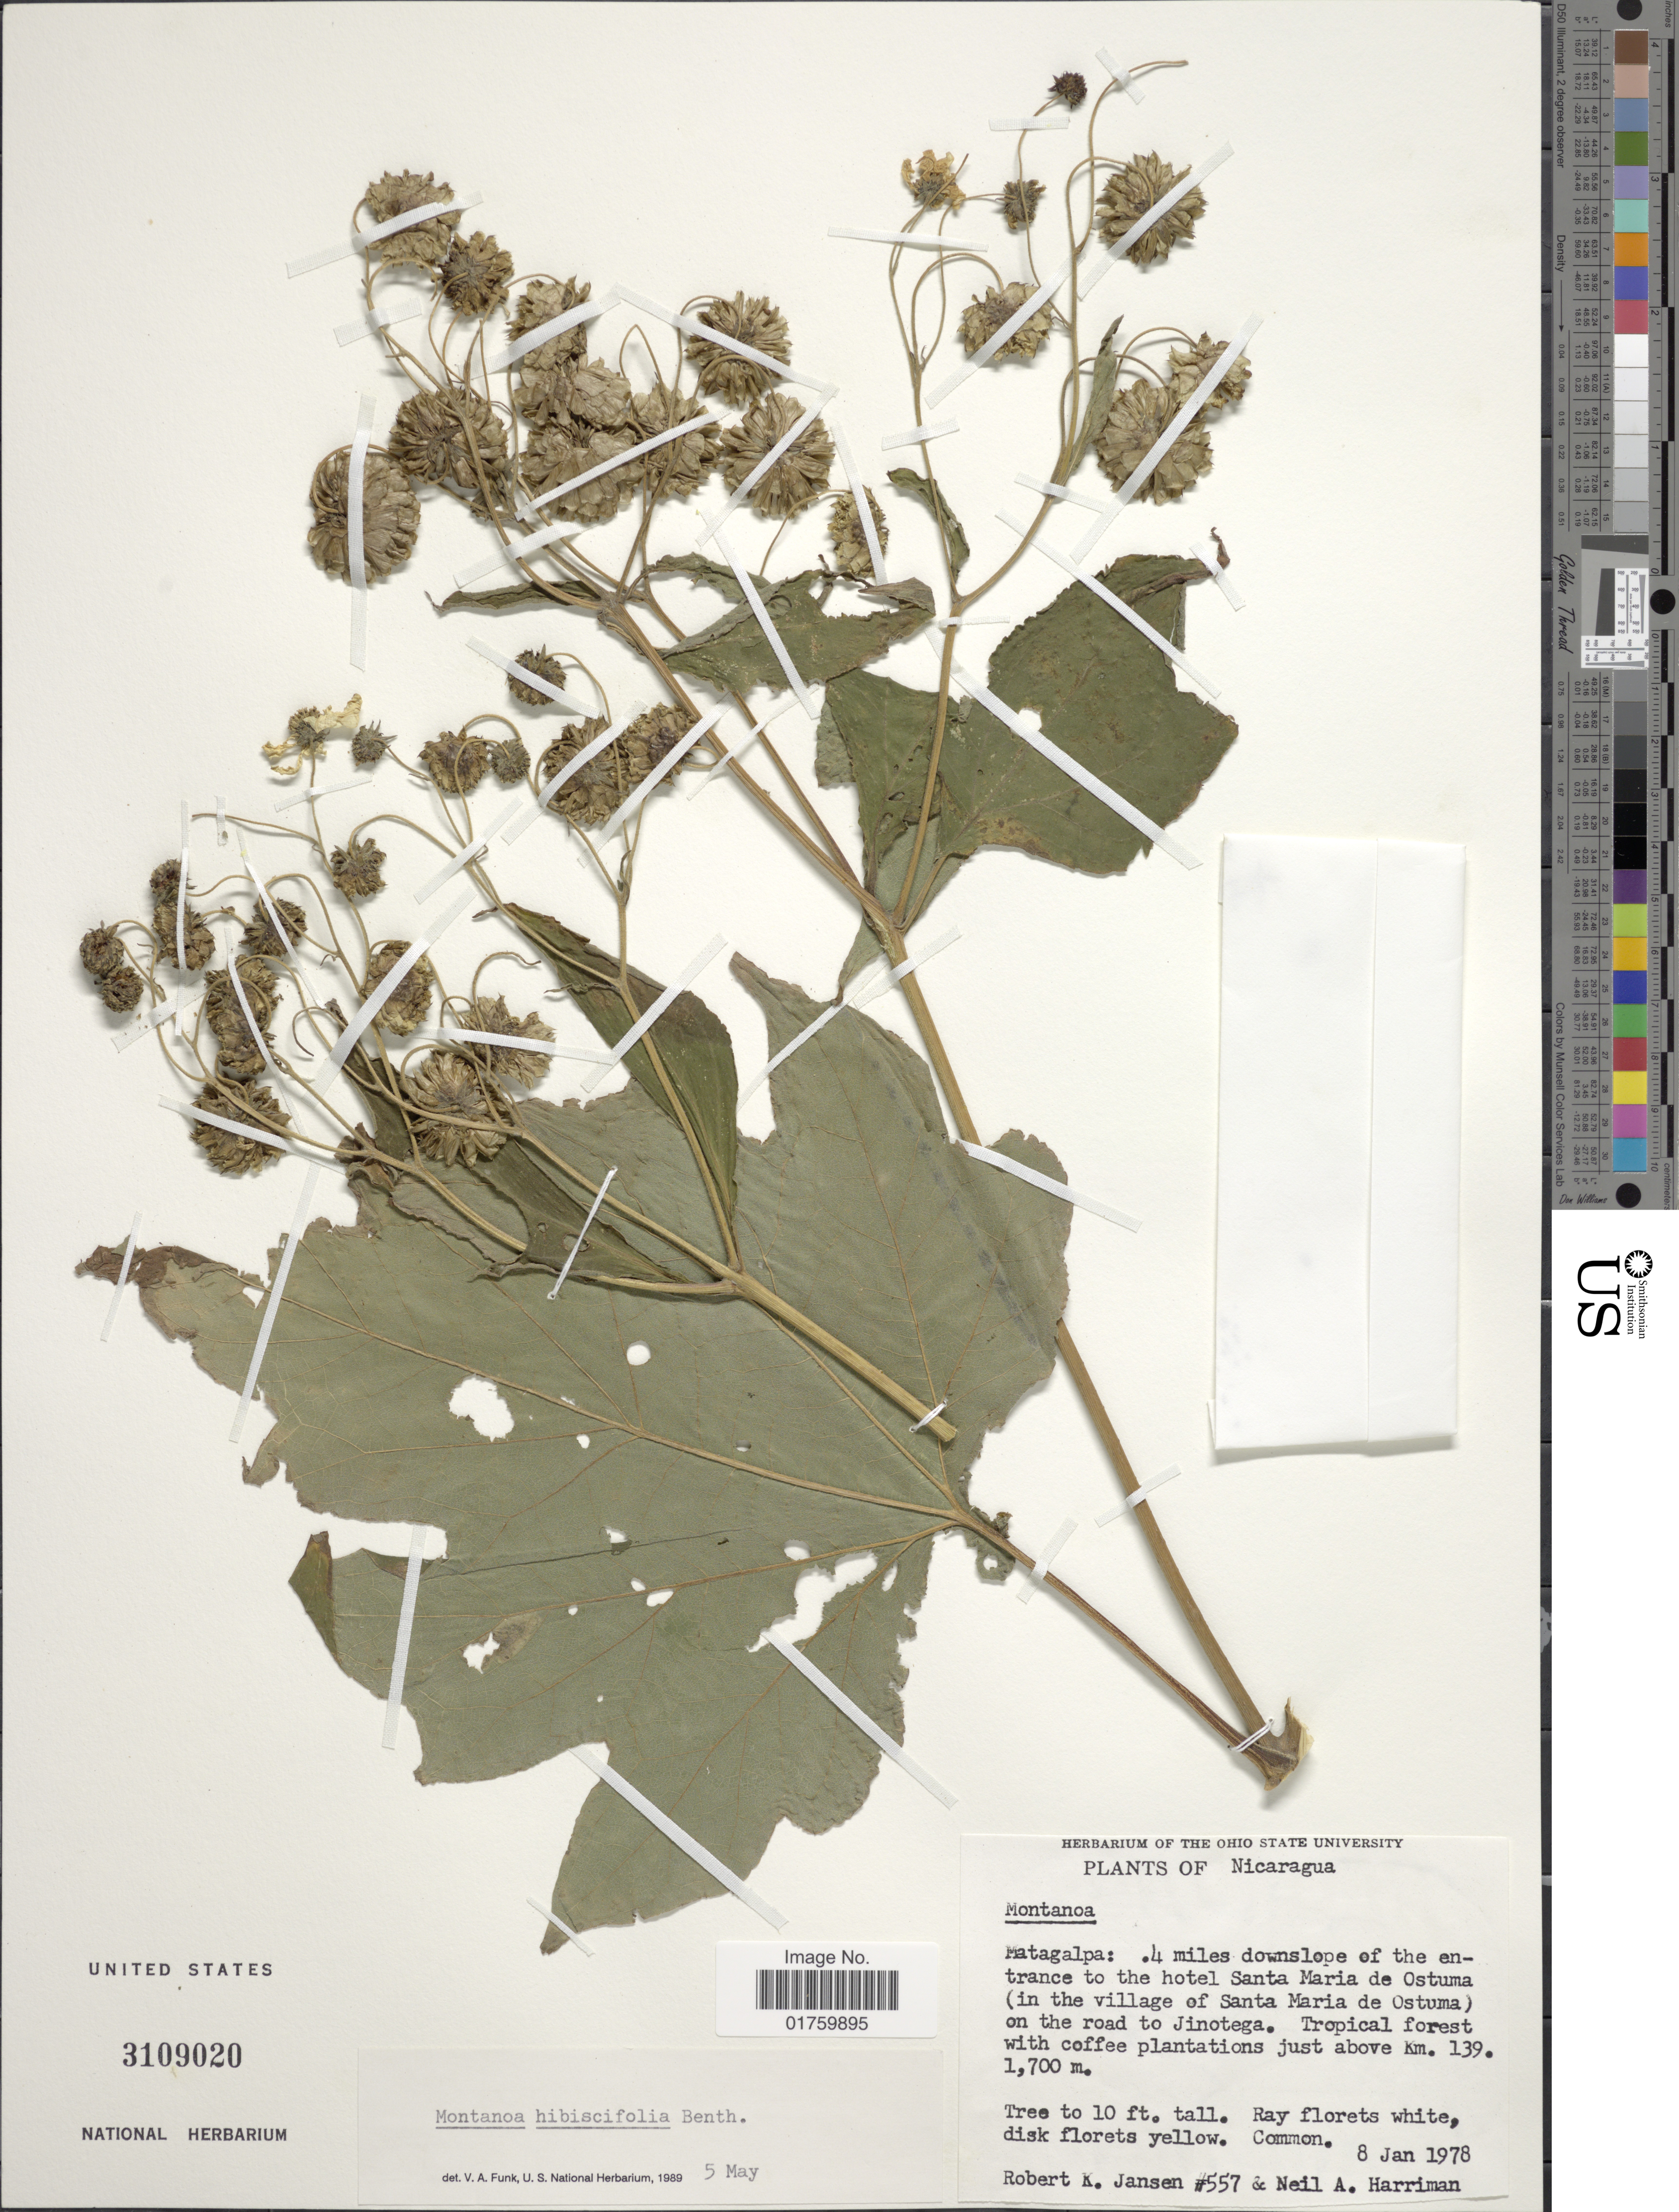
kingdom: Plantae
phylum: Tracheophyta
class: Magnoliopsida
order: Asterales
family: Asteraceae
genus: Montanoa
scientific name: Montanoa hibiscifolia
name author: Benth.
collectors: R. K. Jansen & N. A. Harriman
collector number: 557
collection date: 1978-01-08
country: Nicaragua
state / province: Matagalpa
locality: .4 miles downslope of the entrance to the hotel Santa Maria de Ostuma (in the village of Santa Maria de Ostuma) on the road to Jinotega, tropical forest with coffee plantations just above Km. 139.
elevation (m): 1700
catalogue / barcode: US 3109020